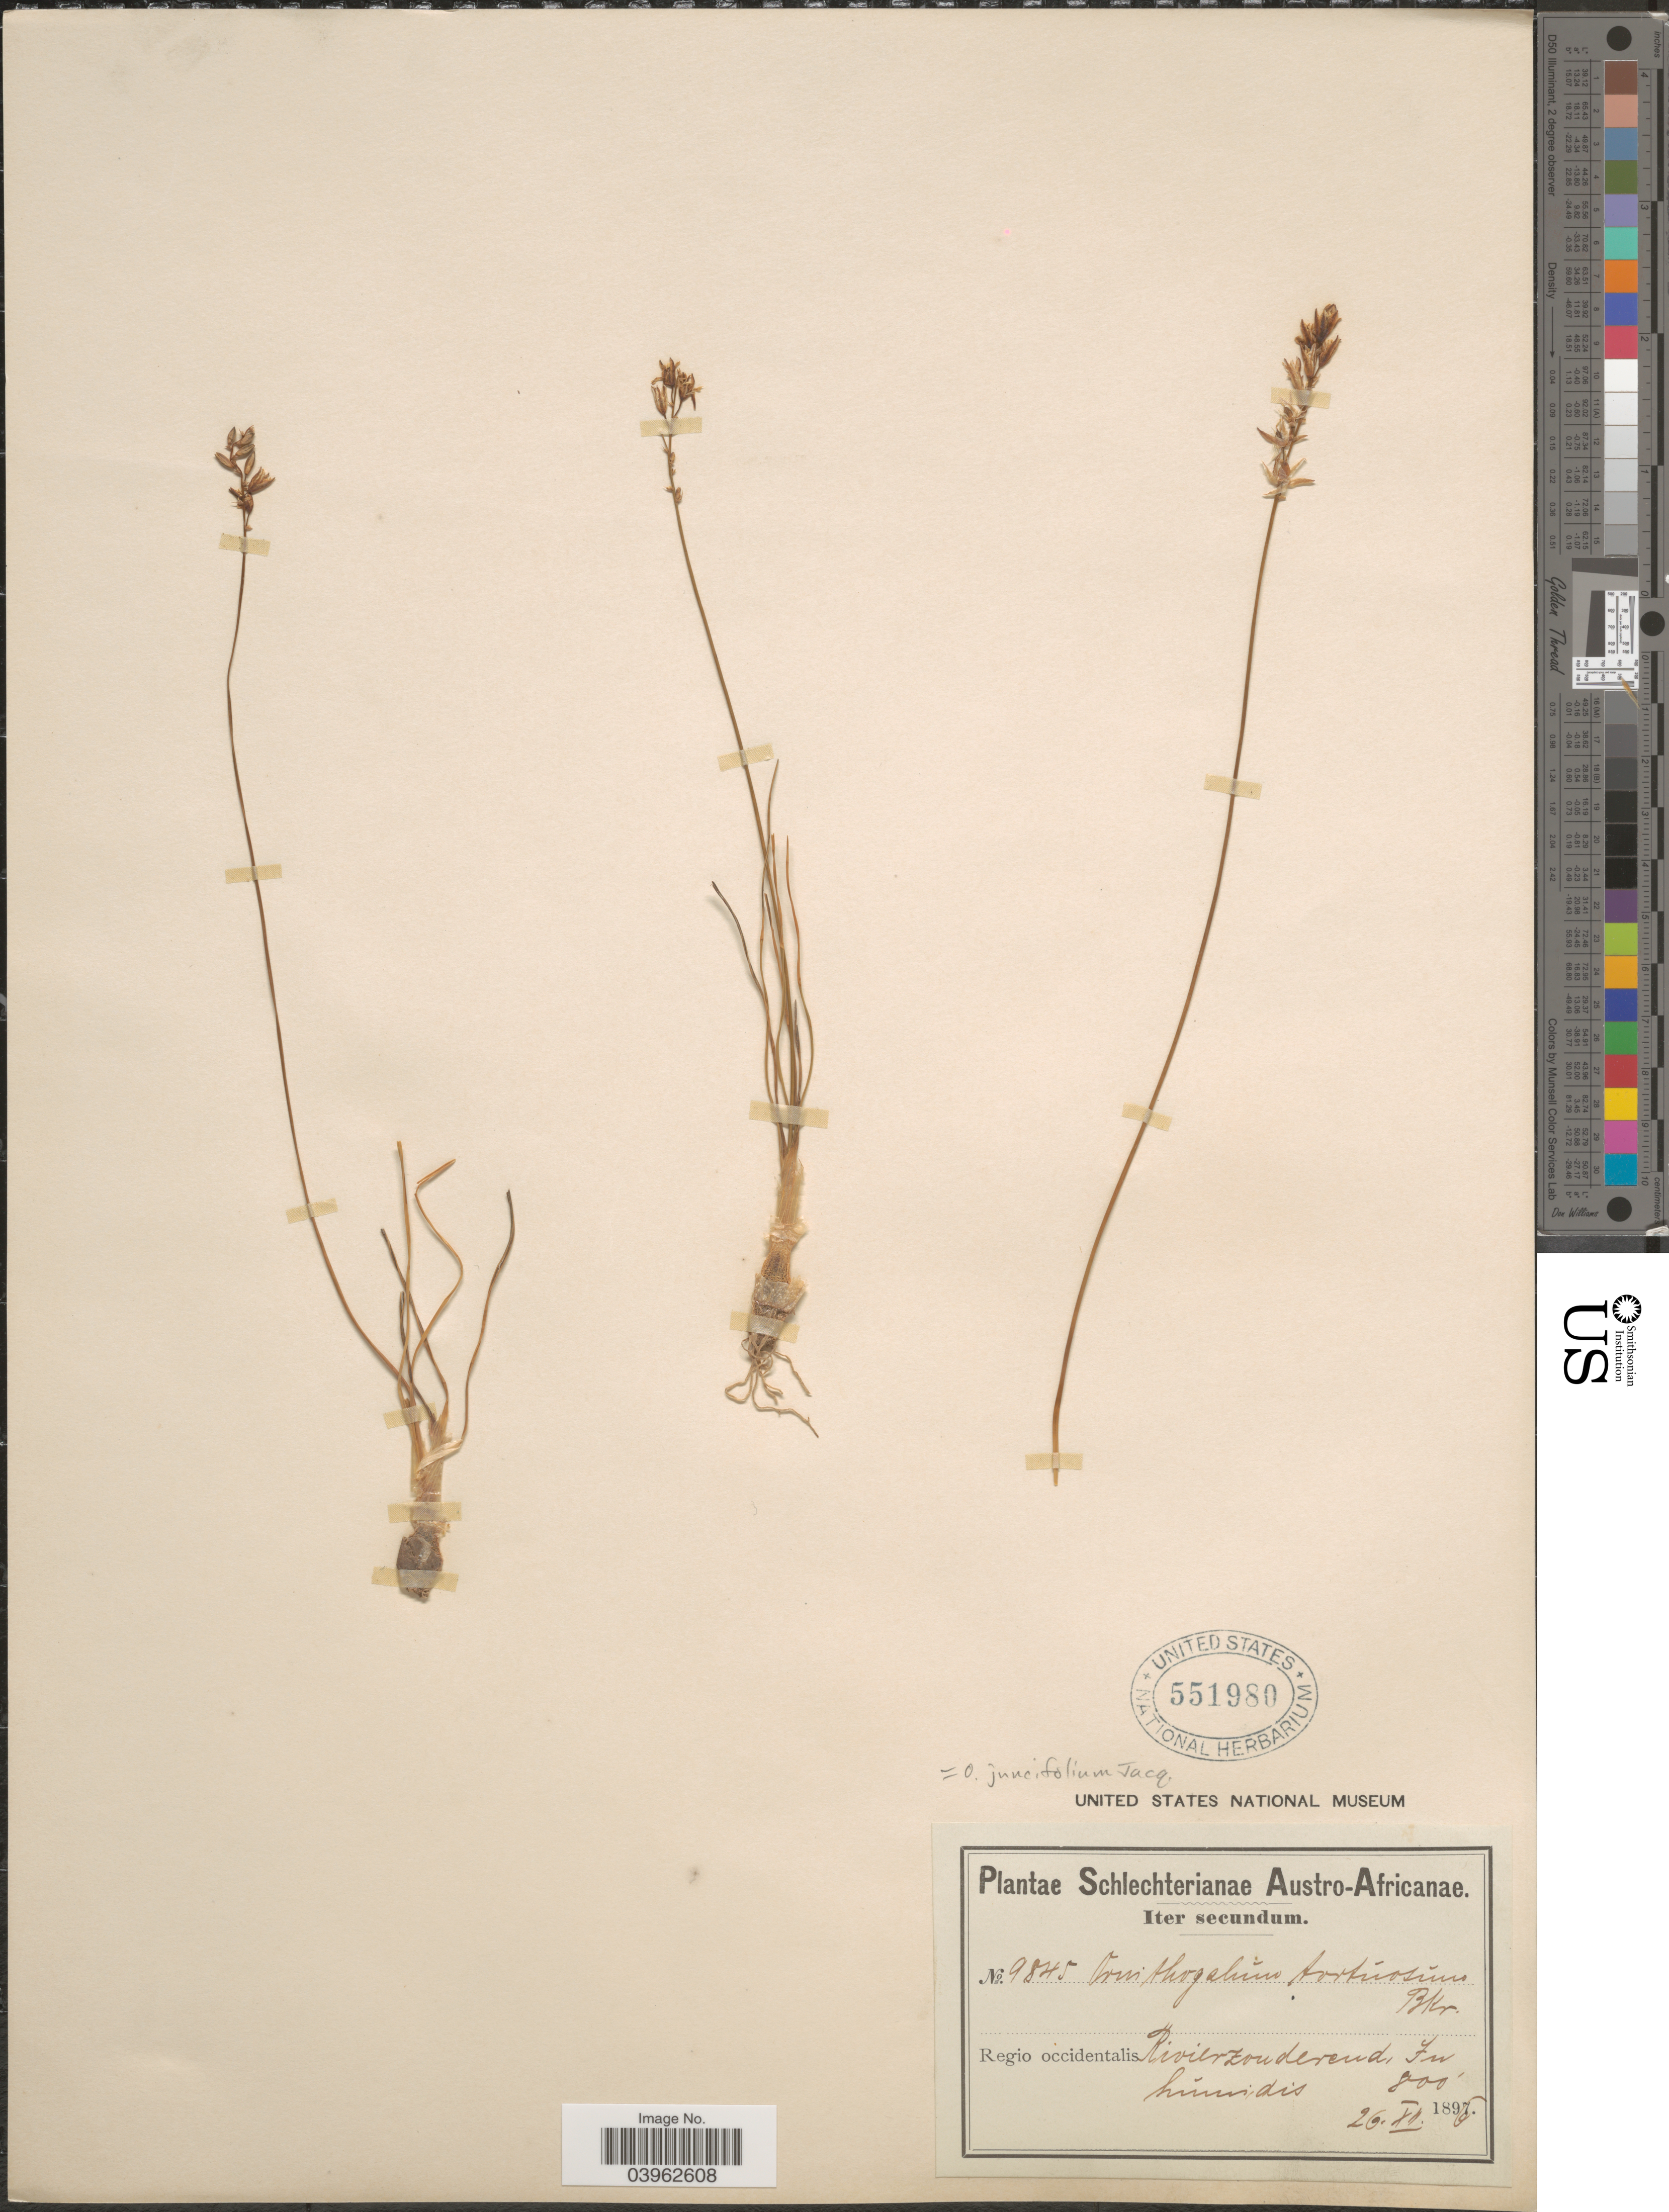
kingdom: Plantae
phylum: Tracheophyta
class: Liliopsida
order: Asparagales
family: Asparagaceae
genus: Ornithogalum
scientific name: Ornithogalum juncifolium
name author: Jacq.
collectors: Schlechter, --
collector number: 9845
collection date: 1896-12-26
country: South Africa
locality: Austro-Africanae. Regio occidentalis Rivier zouderend, In húmidis.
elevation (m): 244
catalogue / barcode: US 551980